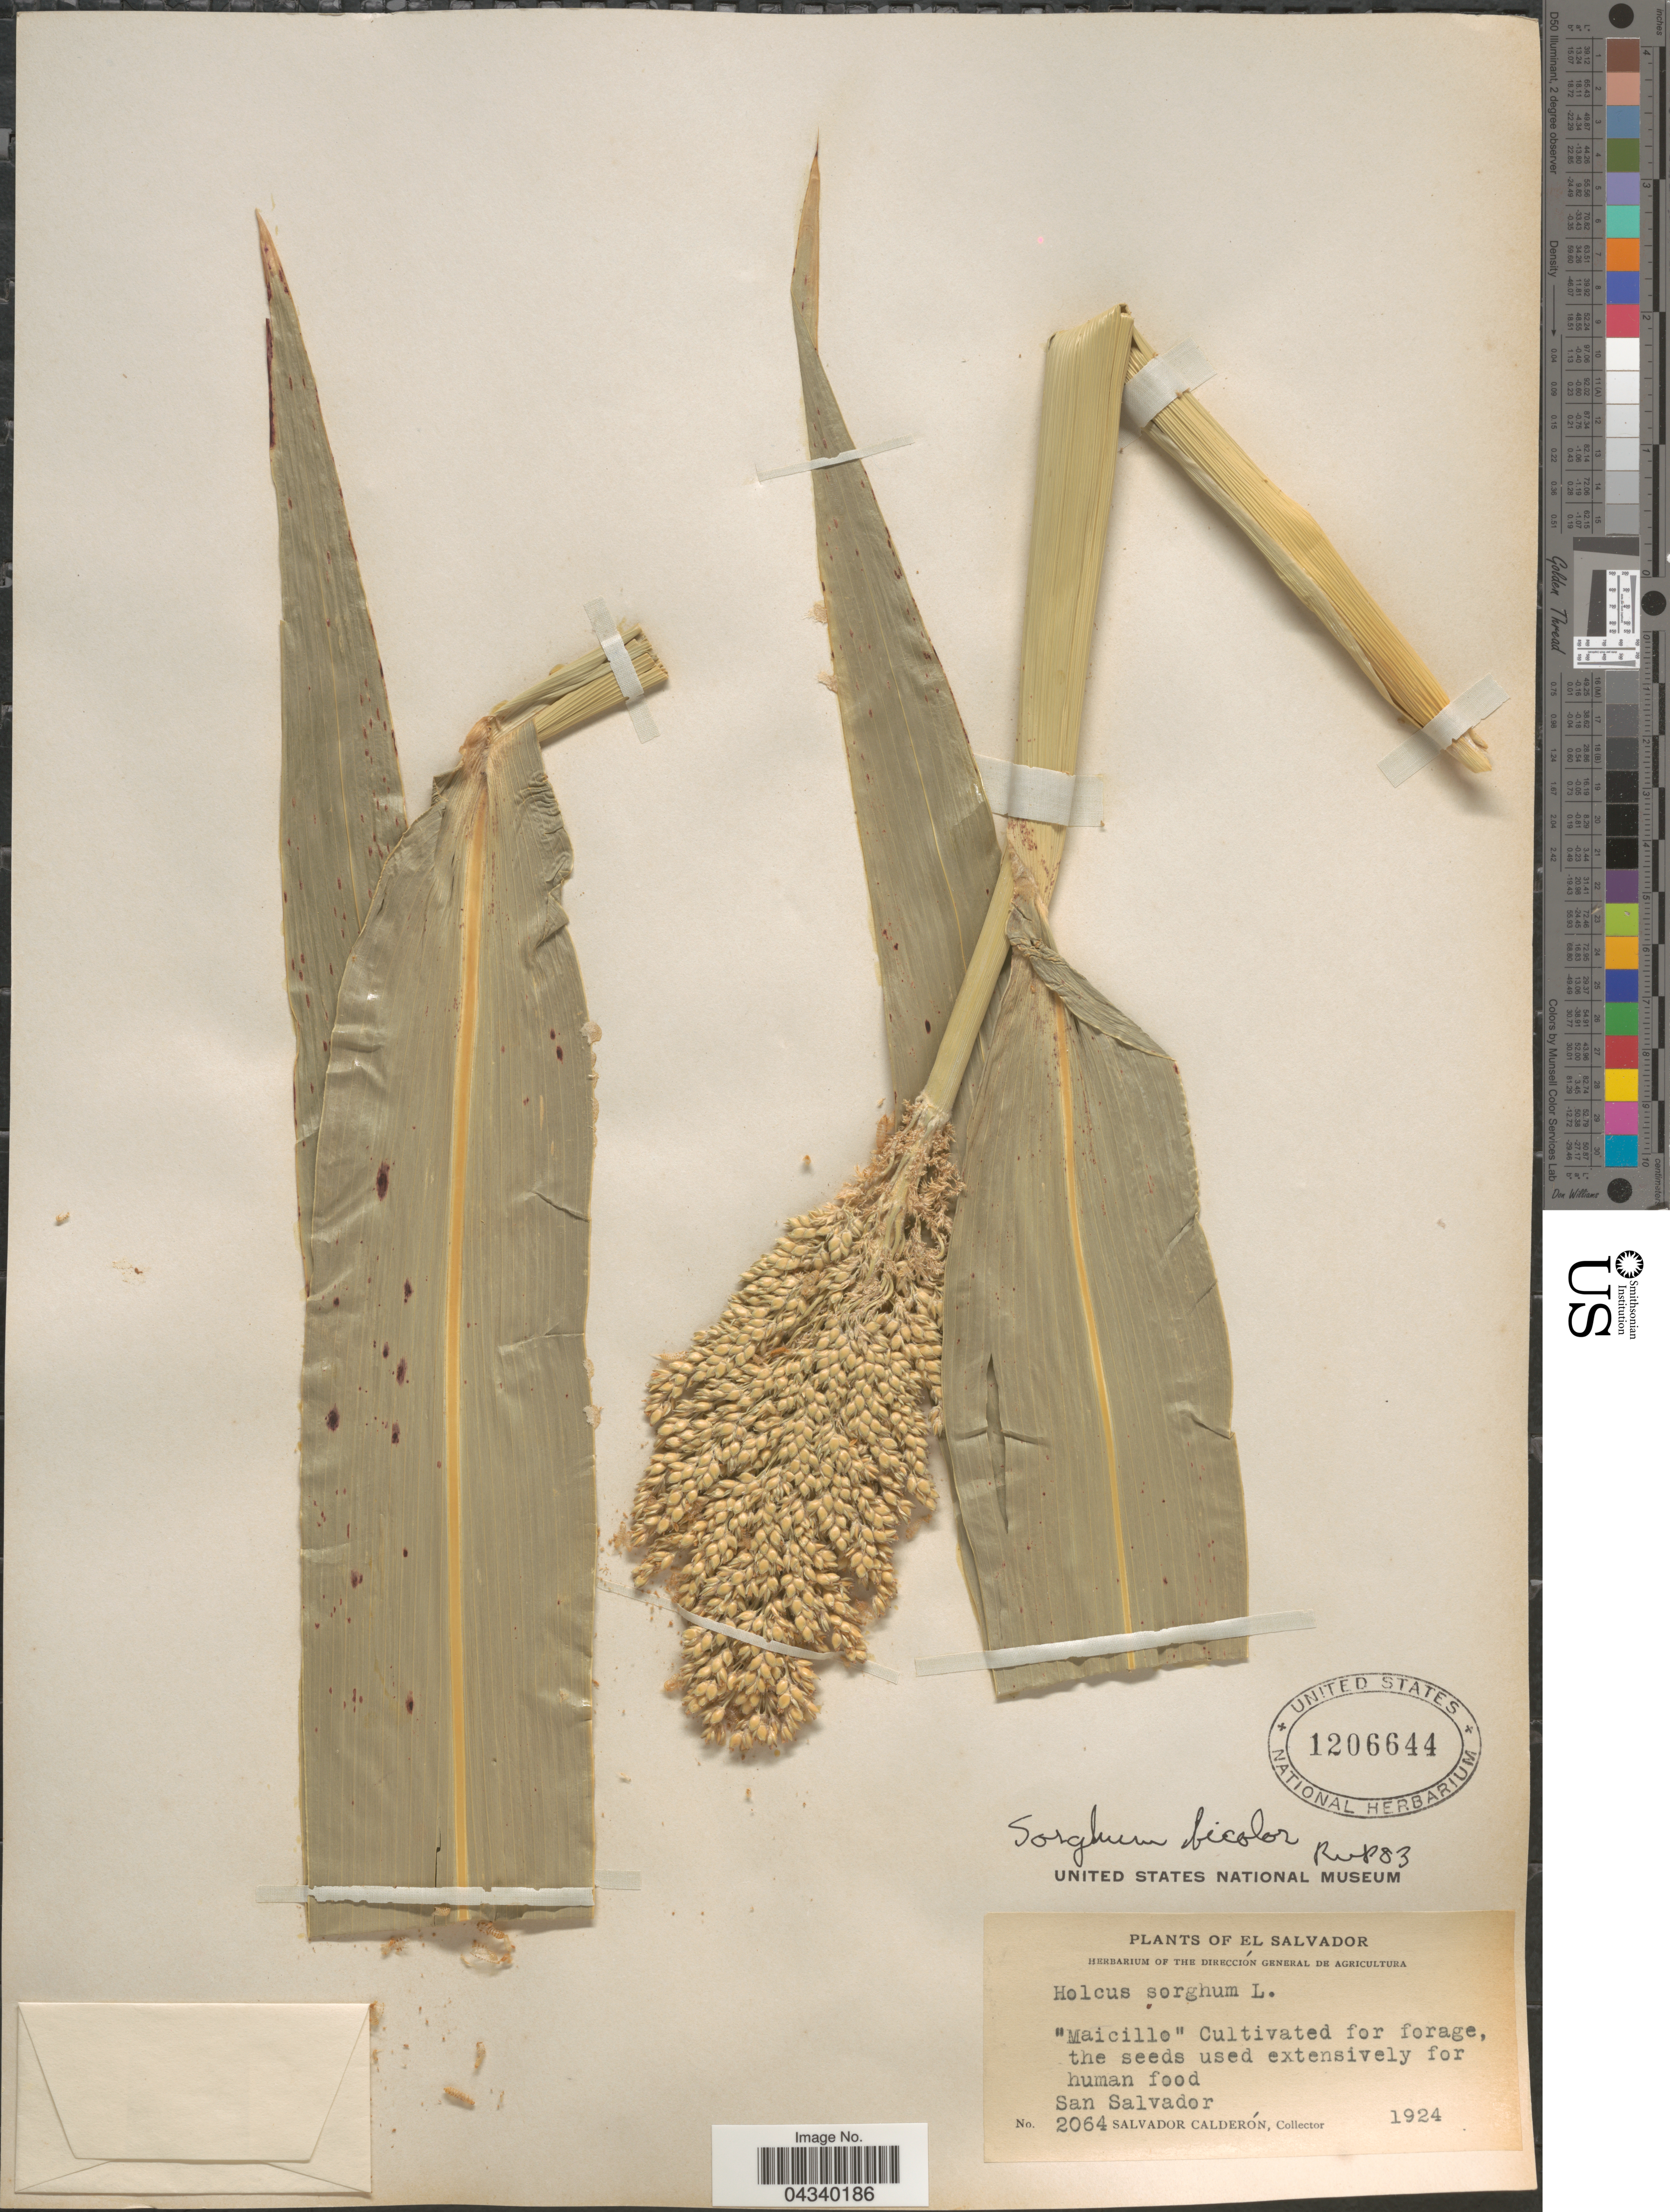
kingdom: Plantae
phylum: Tracheophyta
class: Liliopsida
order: Poales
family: Poaceae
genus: Sorghum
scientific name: Sorghum bicolor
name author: (L.) Moench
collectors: S. Calderón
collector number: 2064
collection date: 1924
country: El Salvador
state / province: San Salvador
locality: Cultivated for forage, the seeds used extensively for human food. San Salvador.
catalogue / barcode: US 1206644